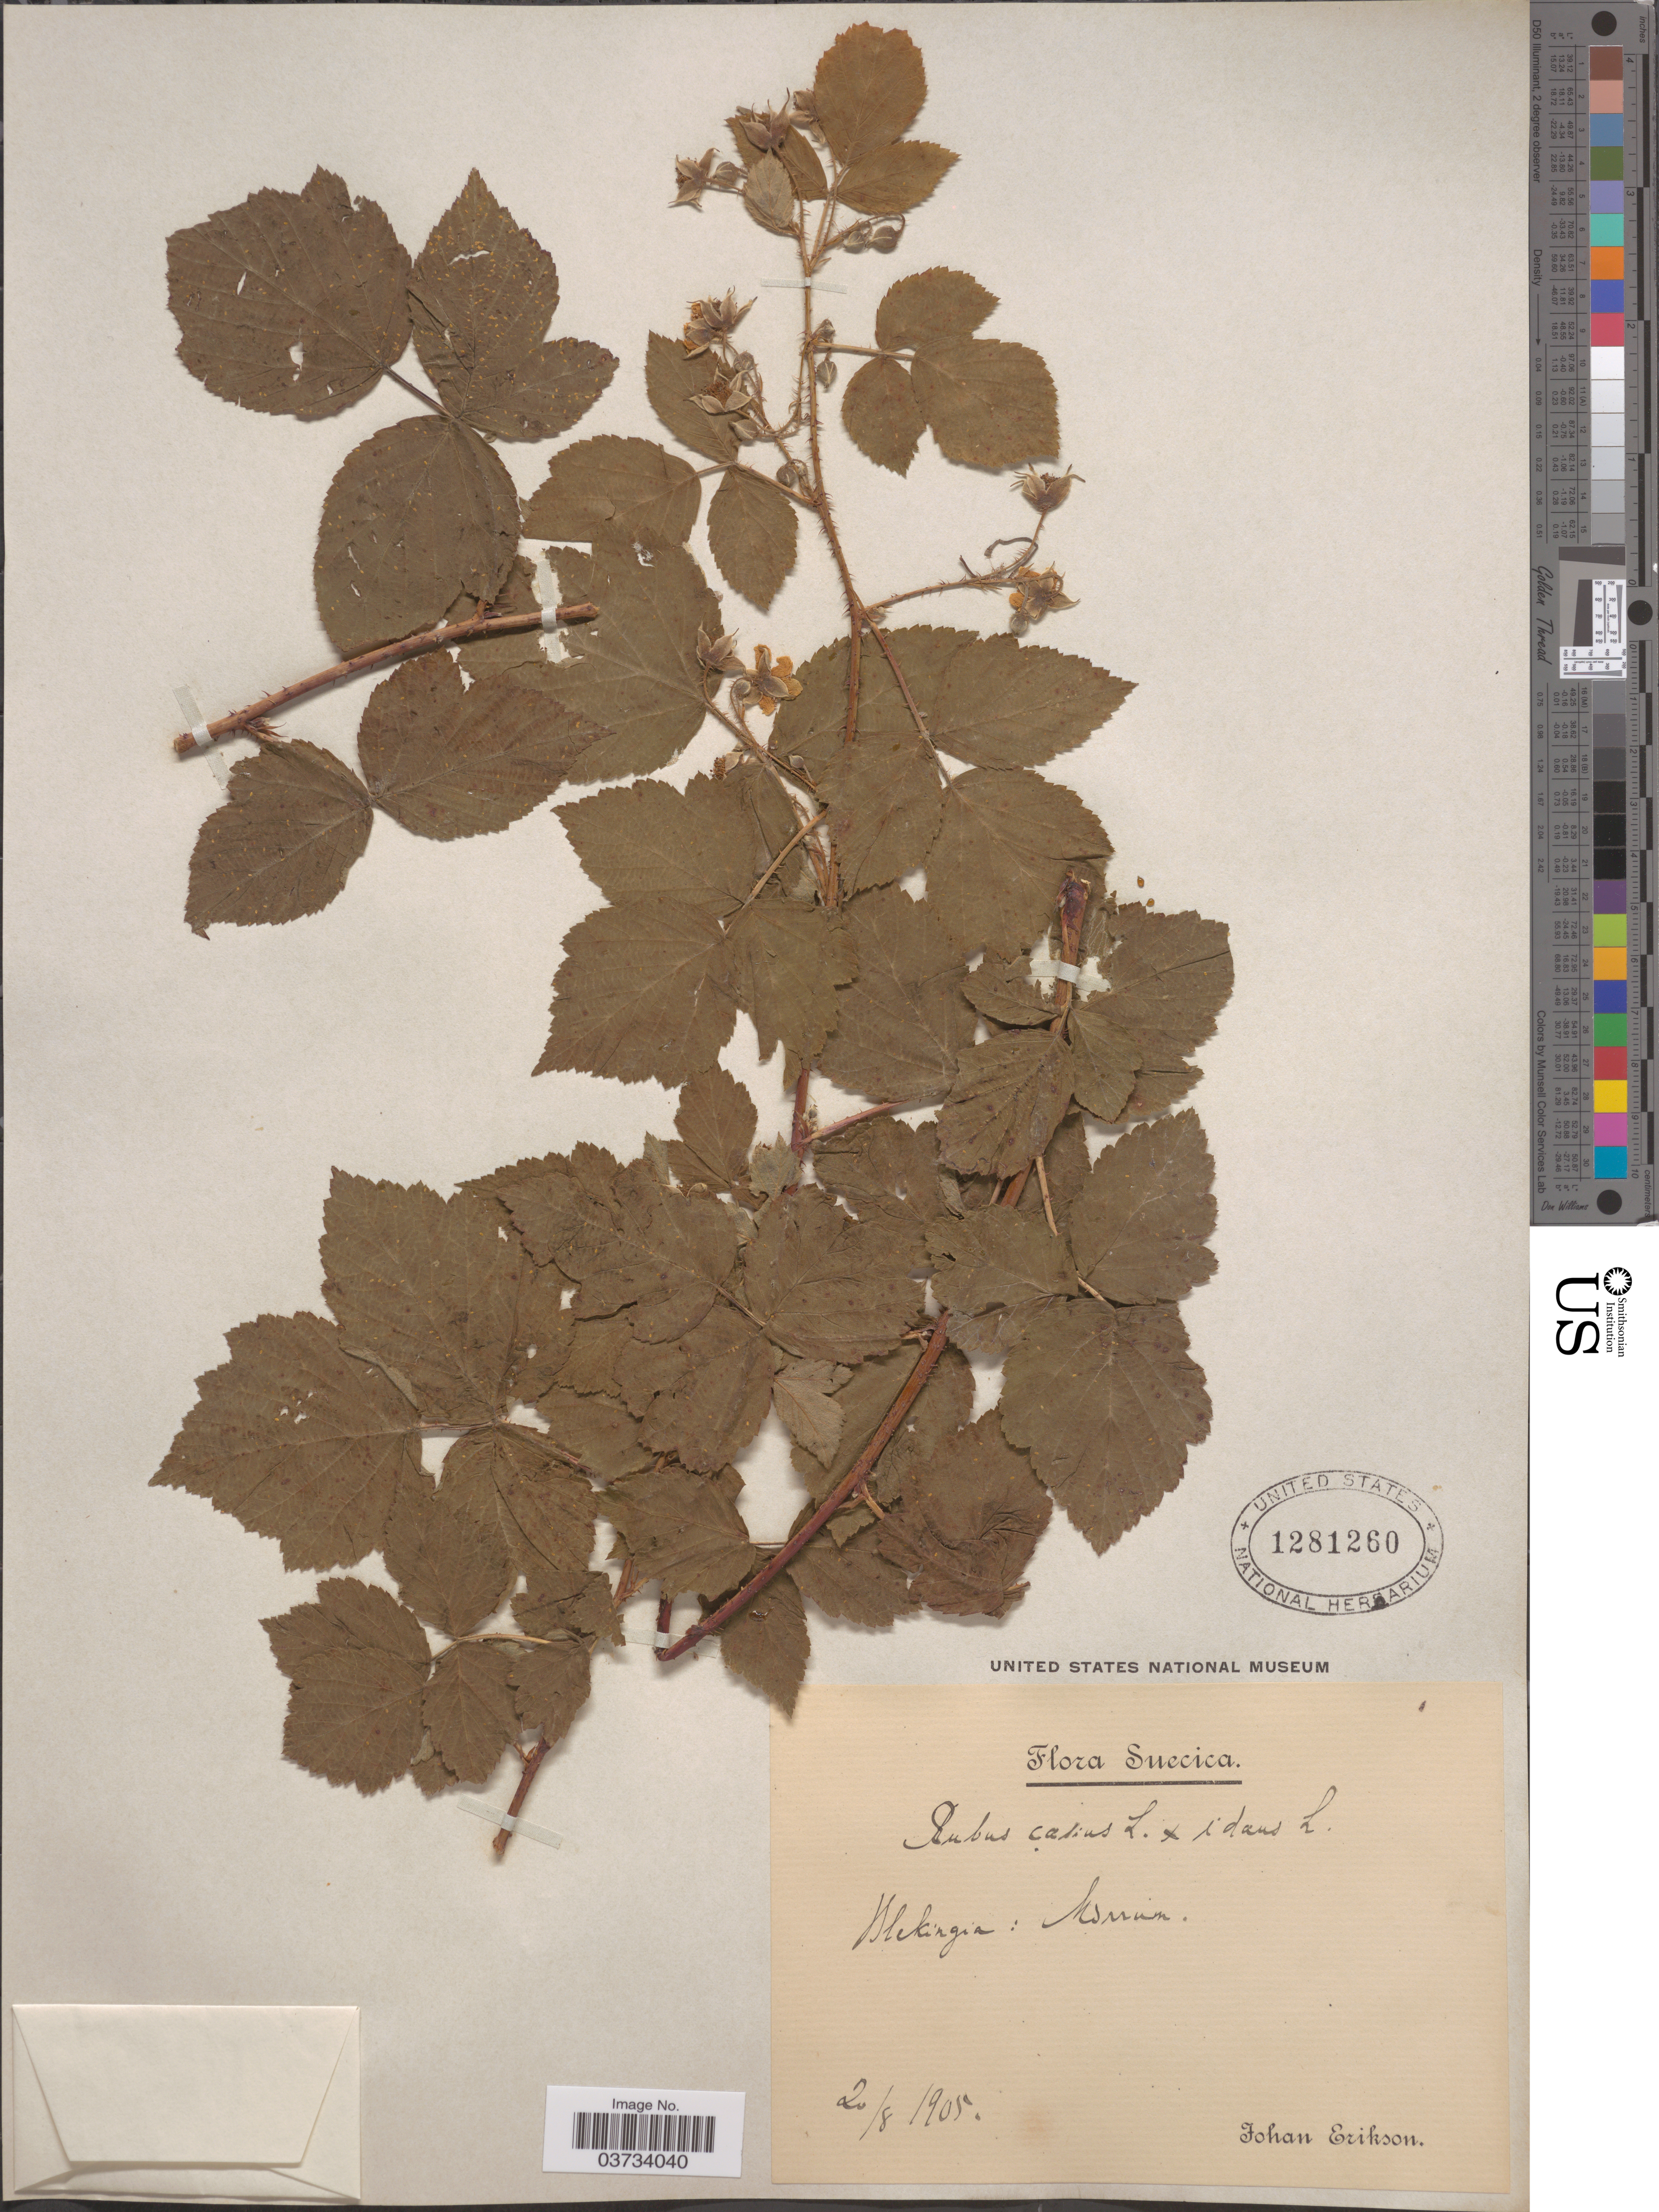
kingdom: Plantae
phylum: Tracheophyta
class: Magnoliopsida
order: Rosales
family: Rosaceae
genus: Rubus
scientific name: Rubus caesius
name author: L.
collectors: J. Erikson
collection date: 1905-08-20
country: Sweden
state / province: Blekinge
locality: Suecica. Blekingia: Morrum.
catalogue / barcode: US 1281260